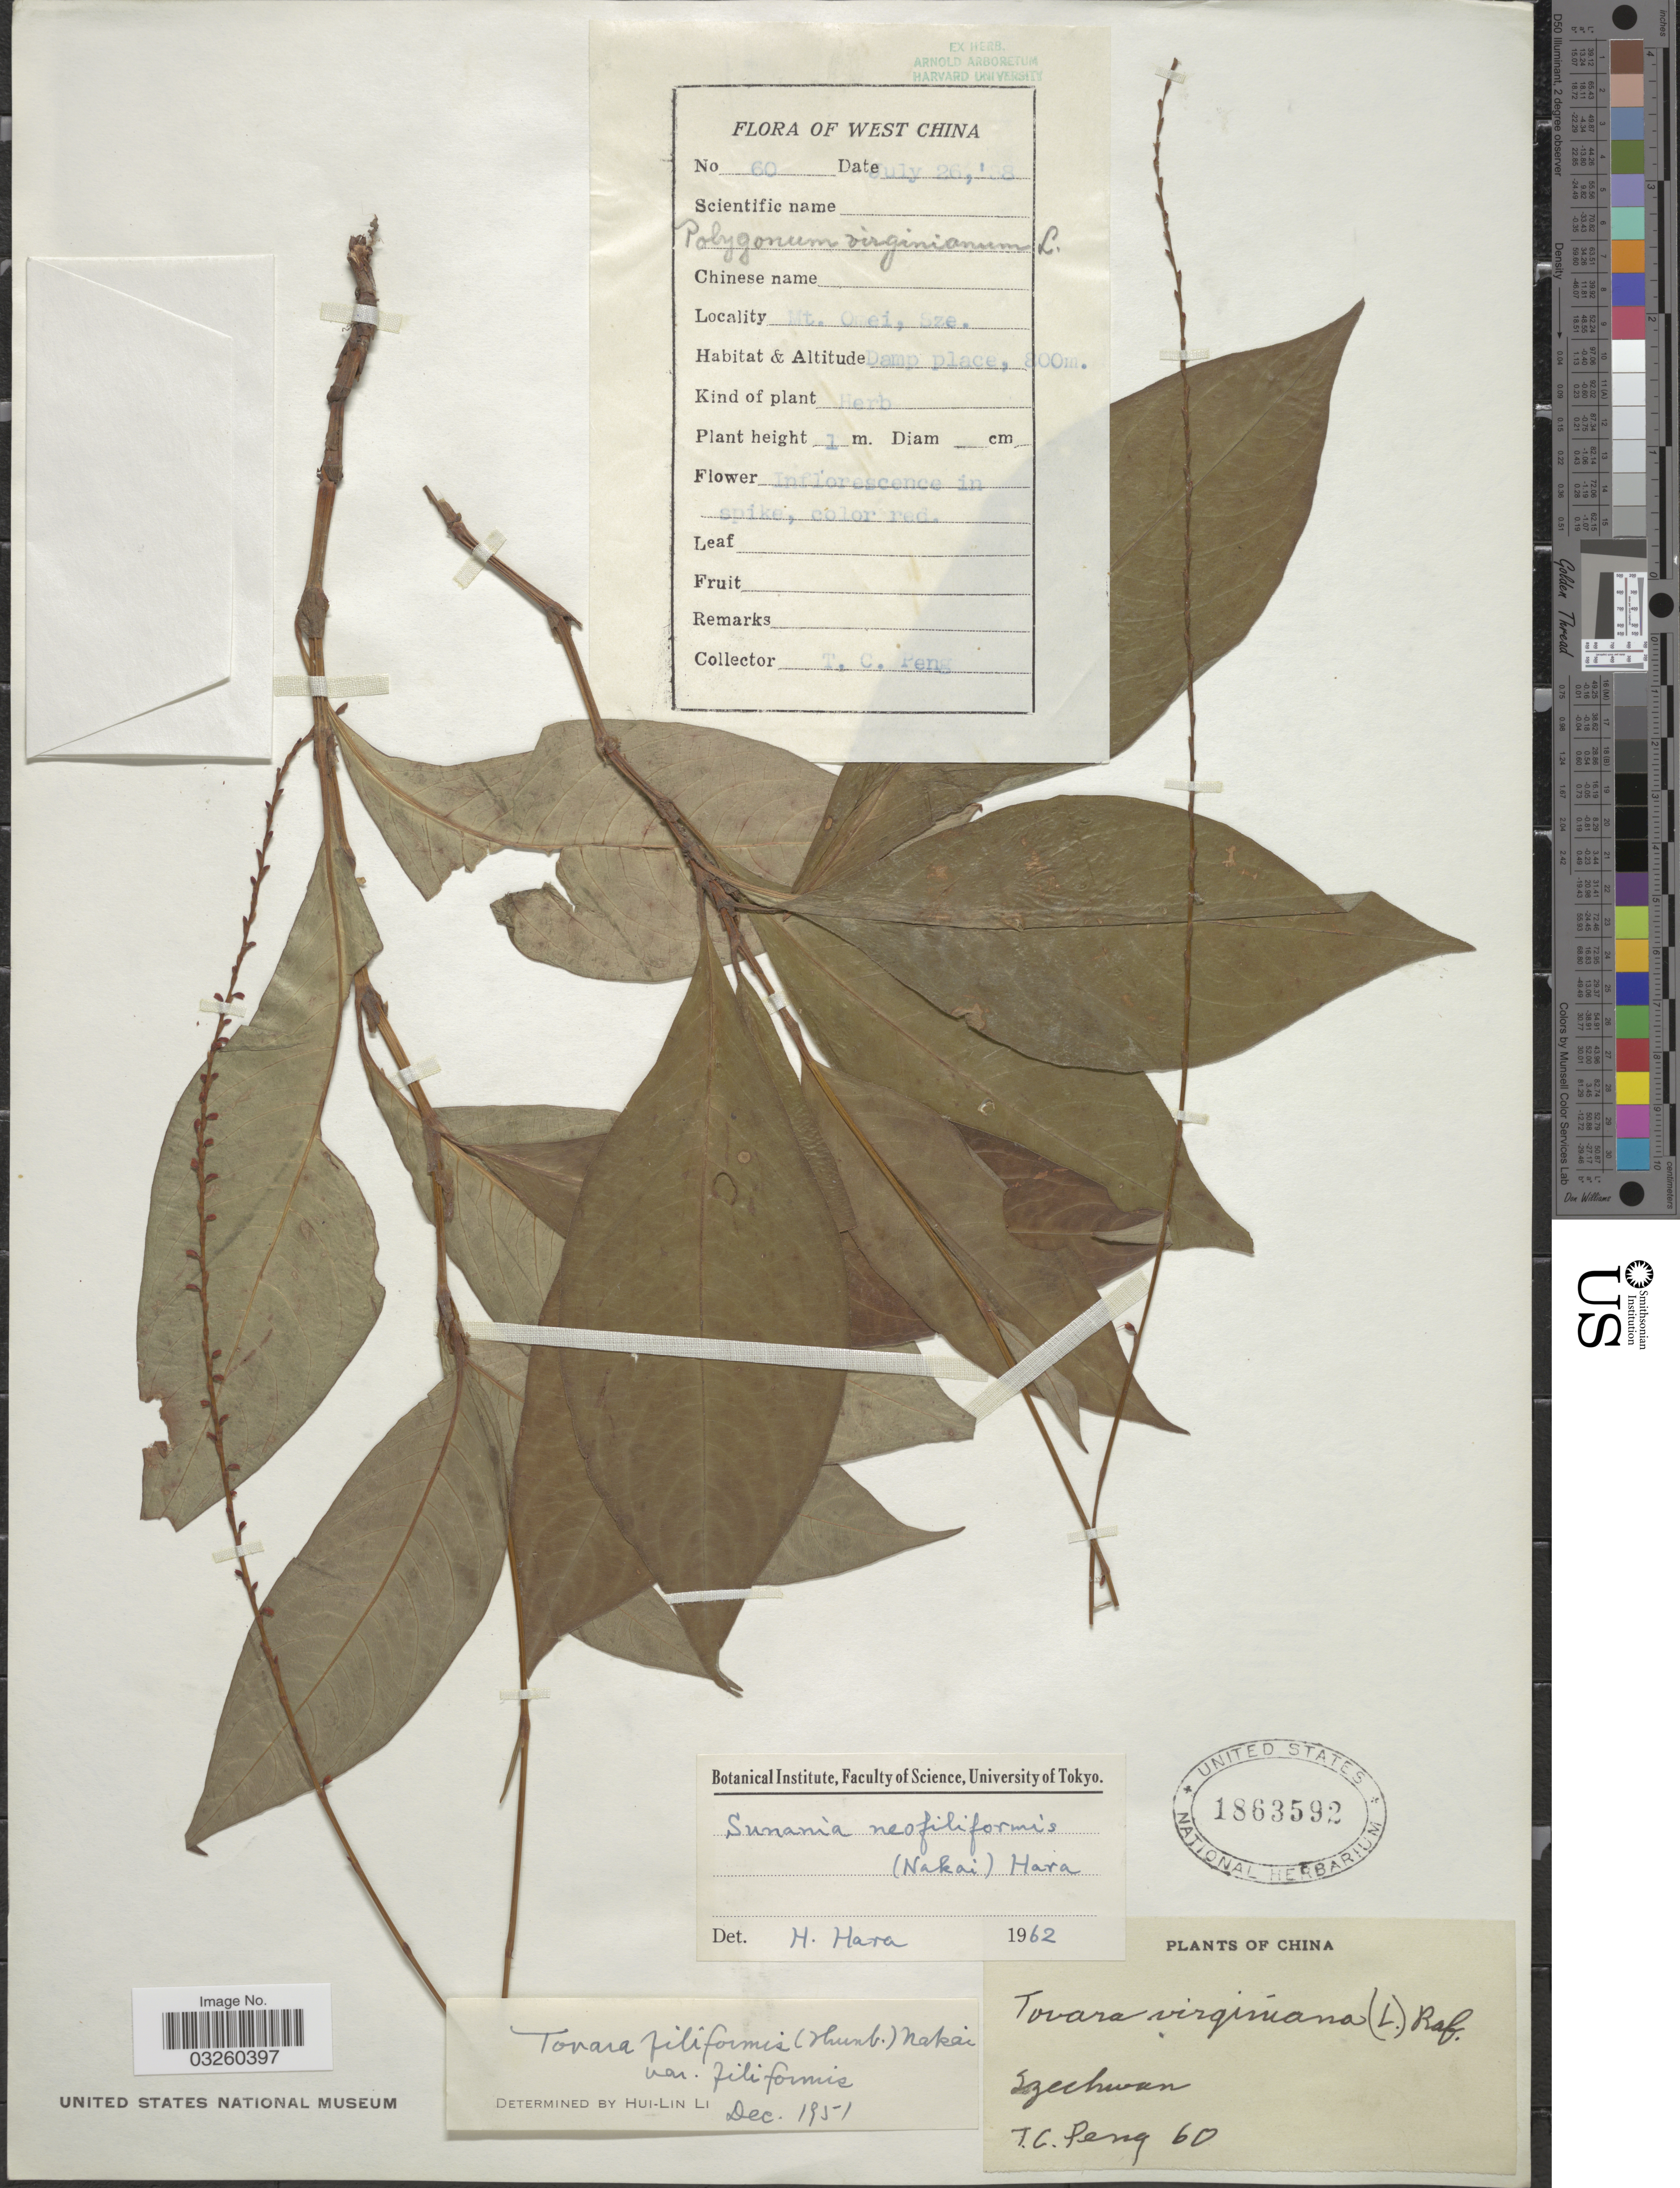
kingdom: Plantae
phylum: Tracheophyta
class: Magnoliopsida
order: Caryophyllales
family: Polygonaceae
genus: Persicaria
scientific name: Persicaria sp.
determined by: Atha, D. E.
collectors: T. Peng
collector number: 60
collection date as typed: Transcribed d/m/y: 26/7/88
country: China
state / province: Sichuan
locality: West China. Mt. Omei, Sze. Szechwan.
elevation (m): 800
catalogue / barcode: US 1863592